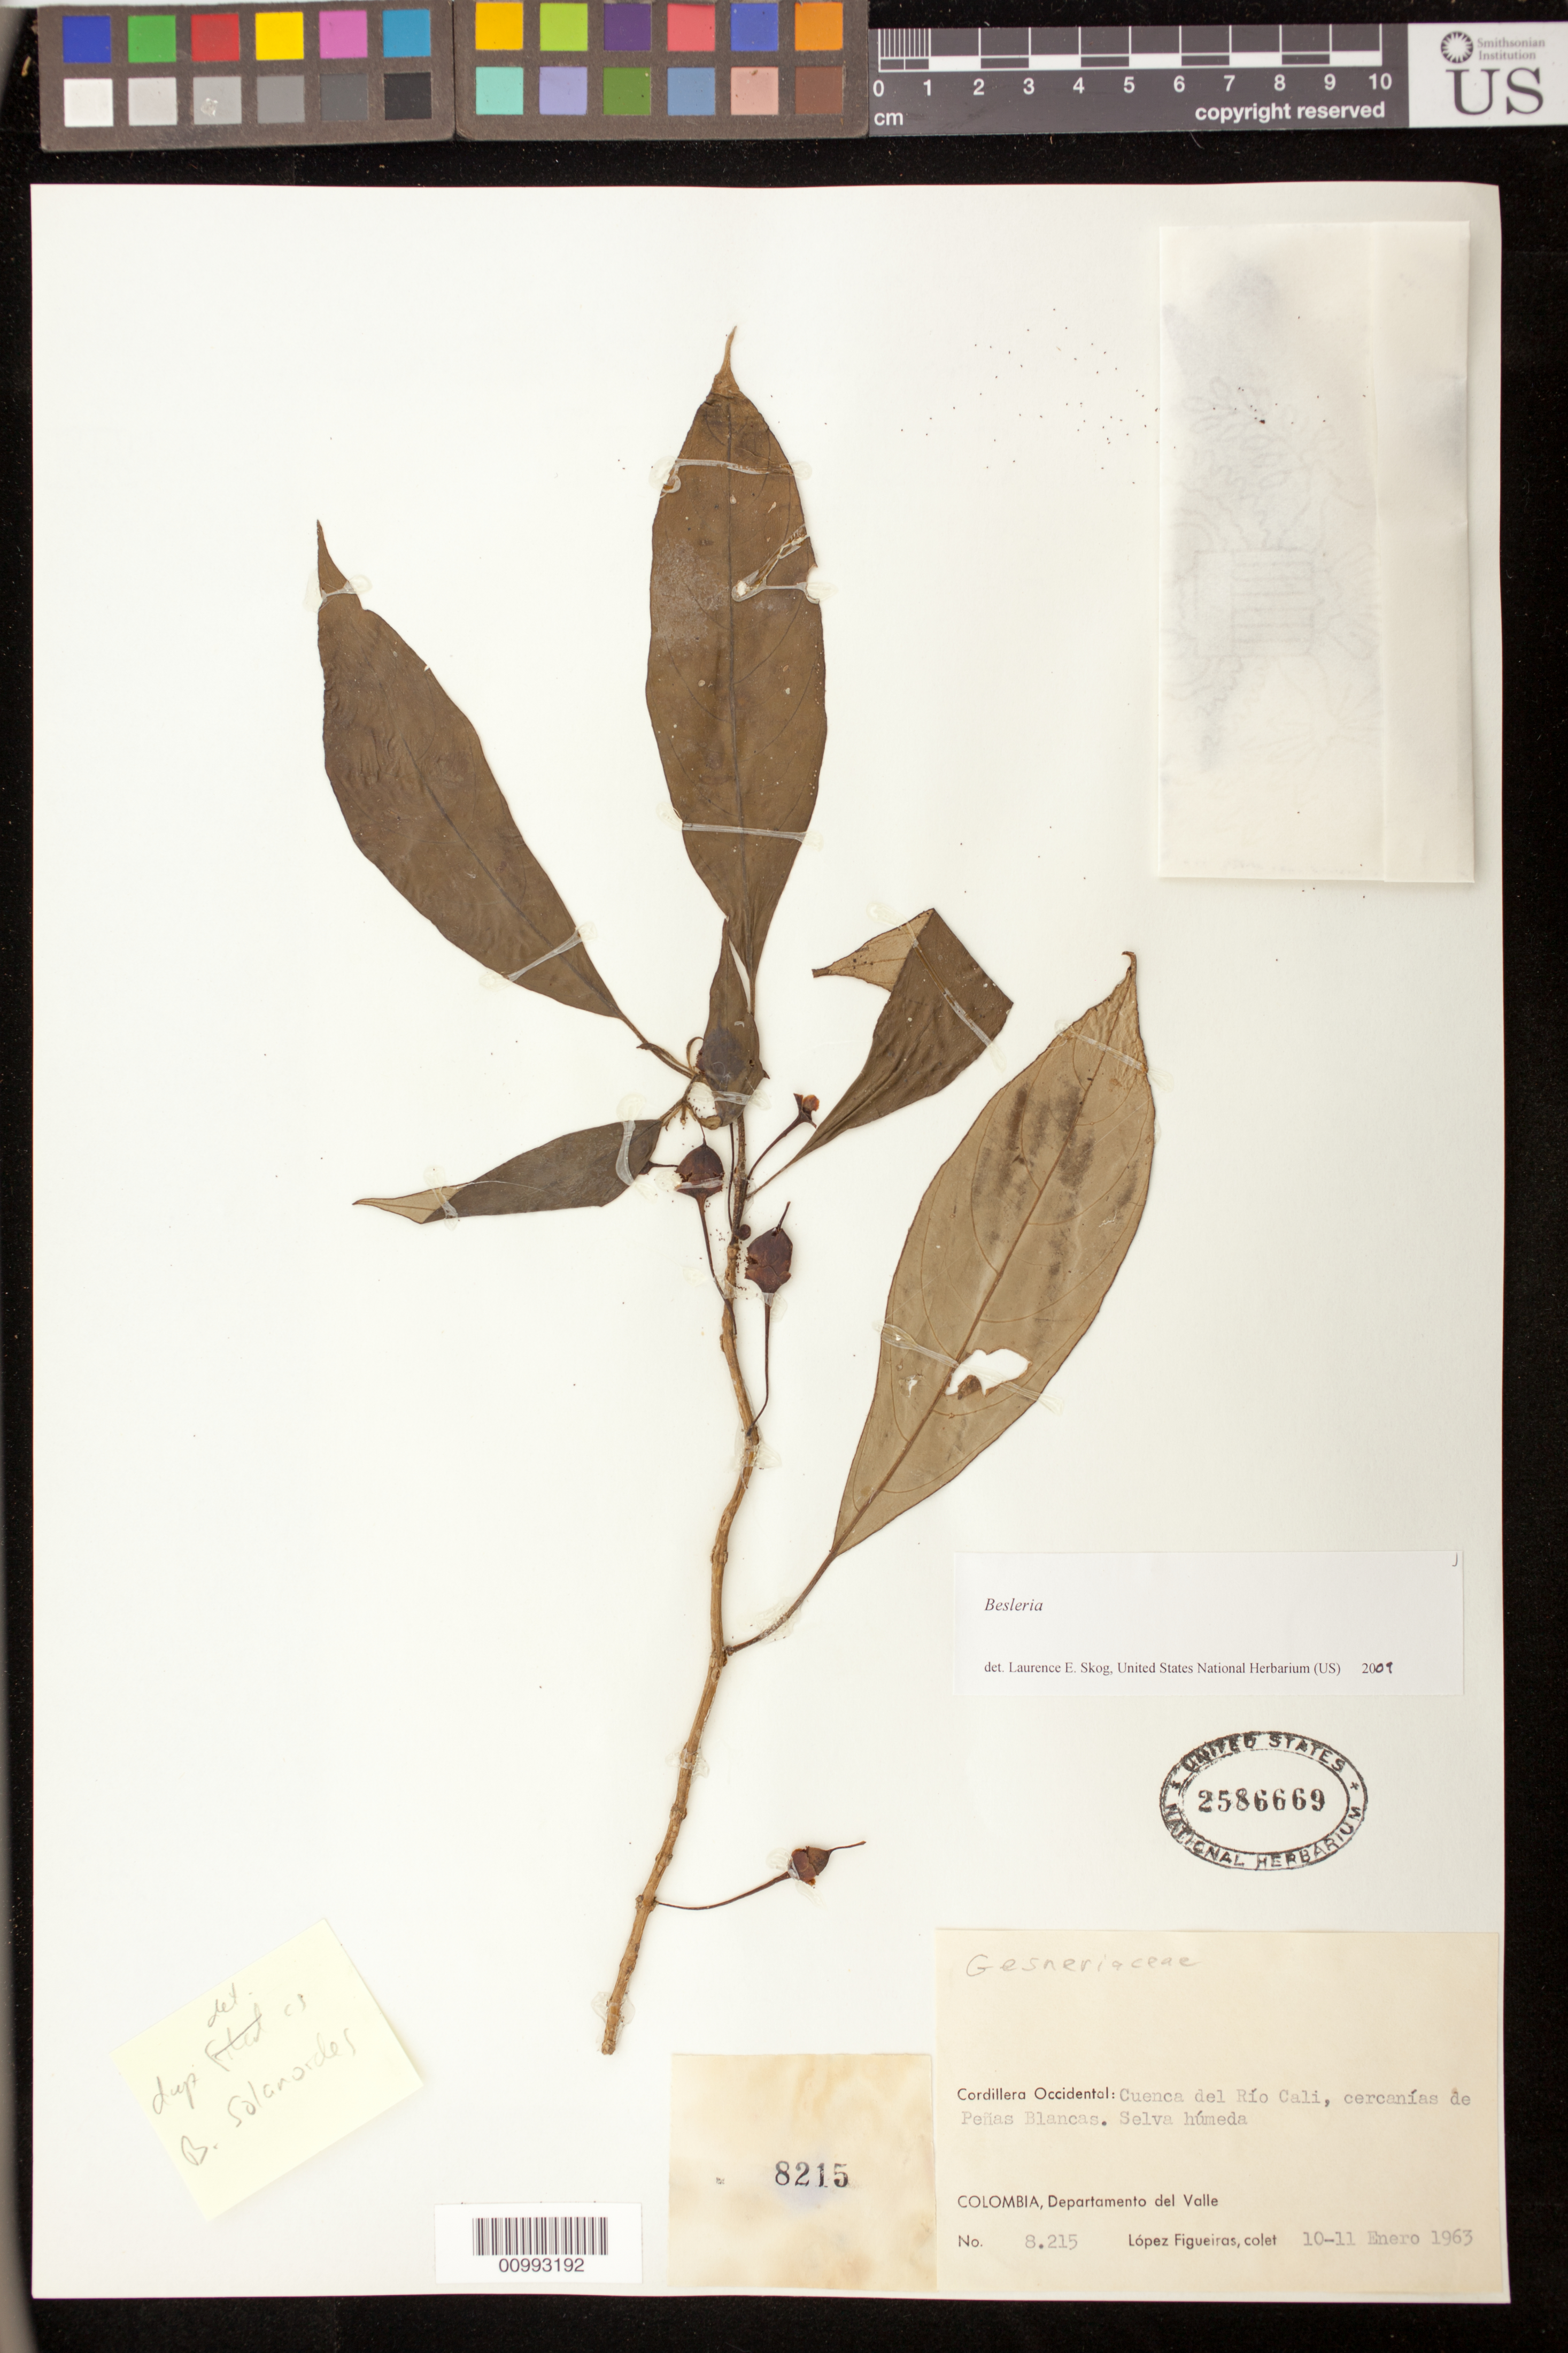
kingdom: Plantae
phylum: Tracheophyta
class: Magnoliopsida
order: Lamiales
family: Gesneriaceae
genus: Besleria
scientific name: Besleria sp.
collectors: L. Figueiras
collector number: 8215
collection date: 1963-01-10,1963-01-11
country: Colombia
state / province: Cundinamarca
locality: Cuenca del Rio Cali, cercanias de Penas Blancas.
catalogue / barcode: US 2586669